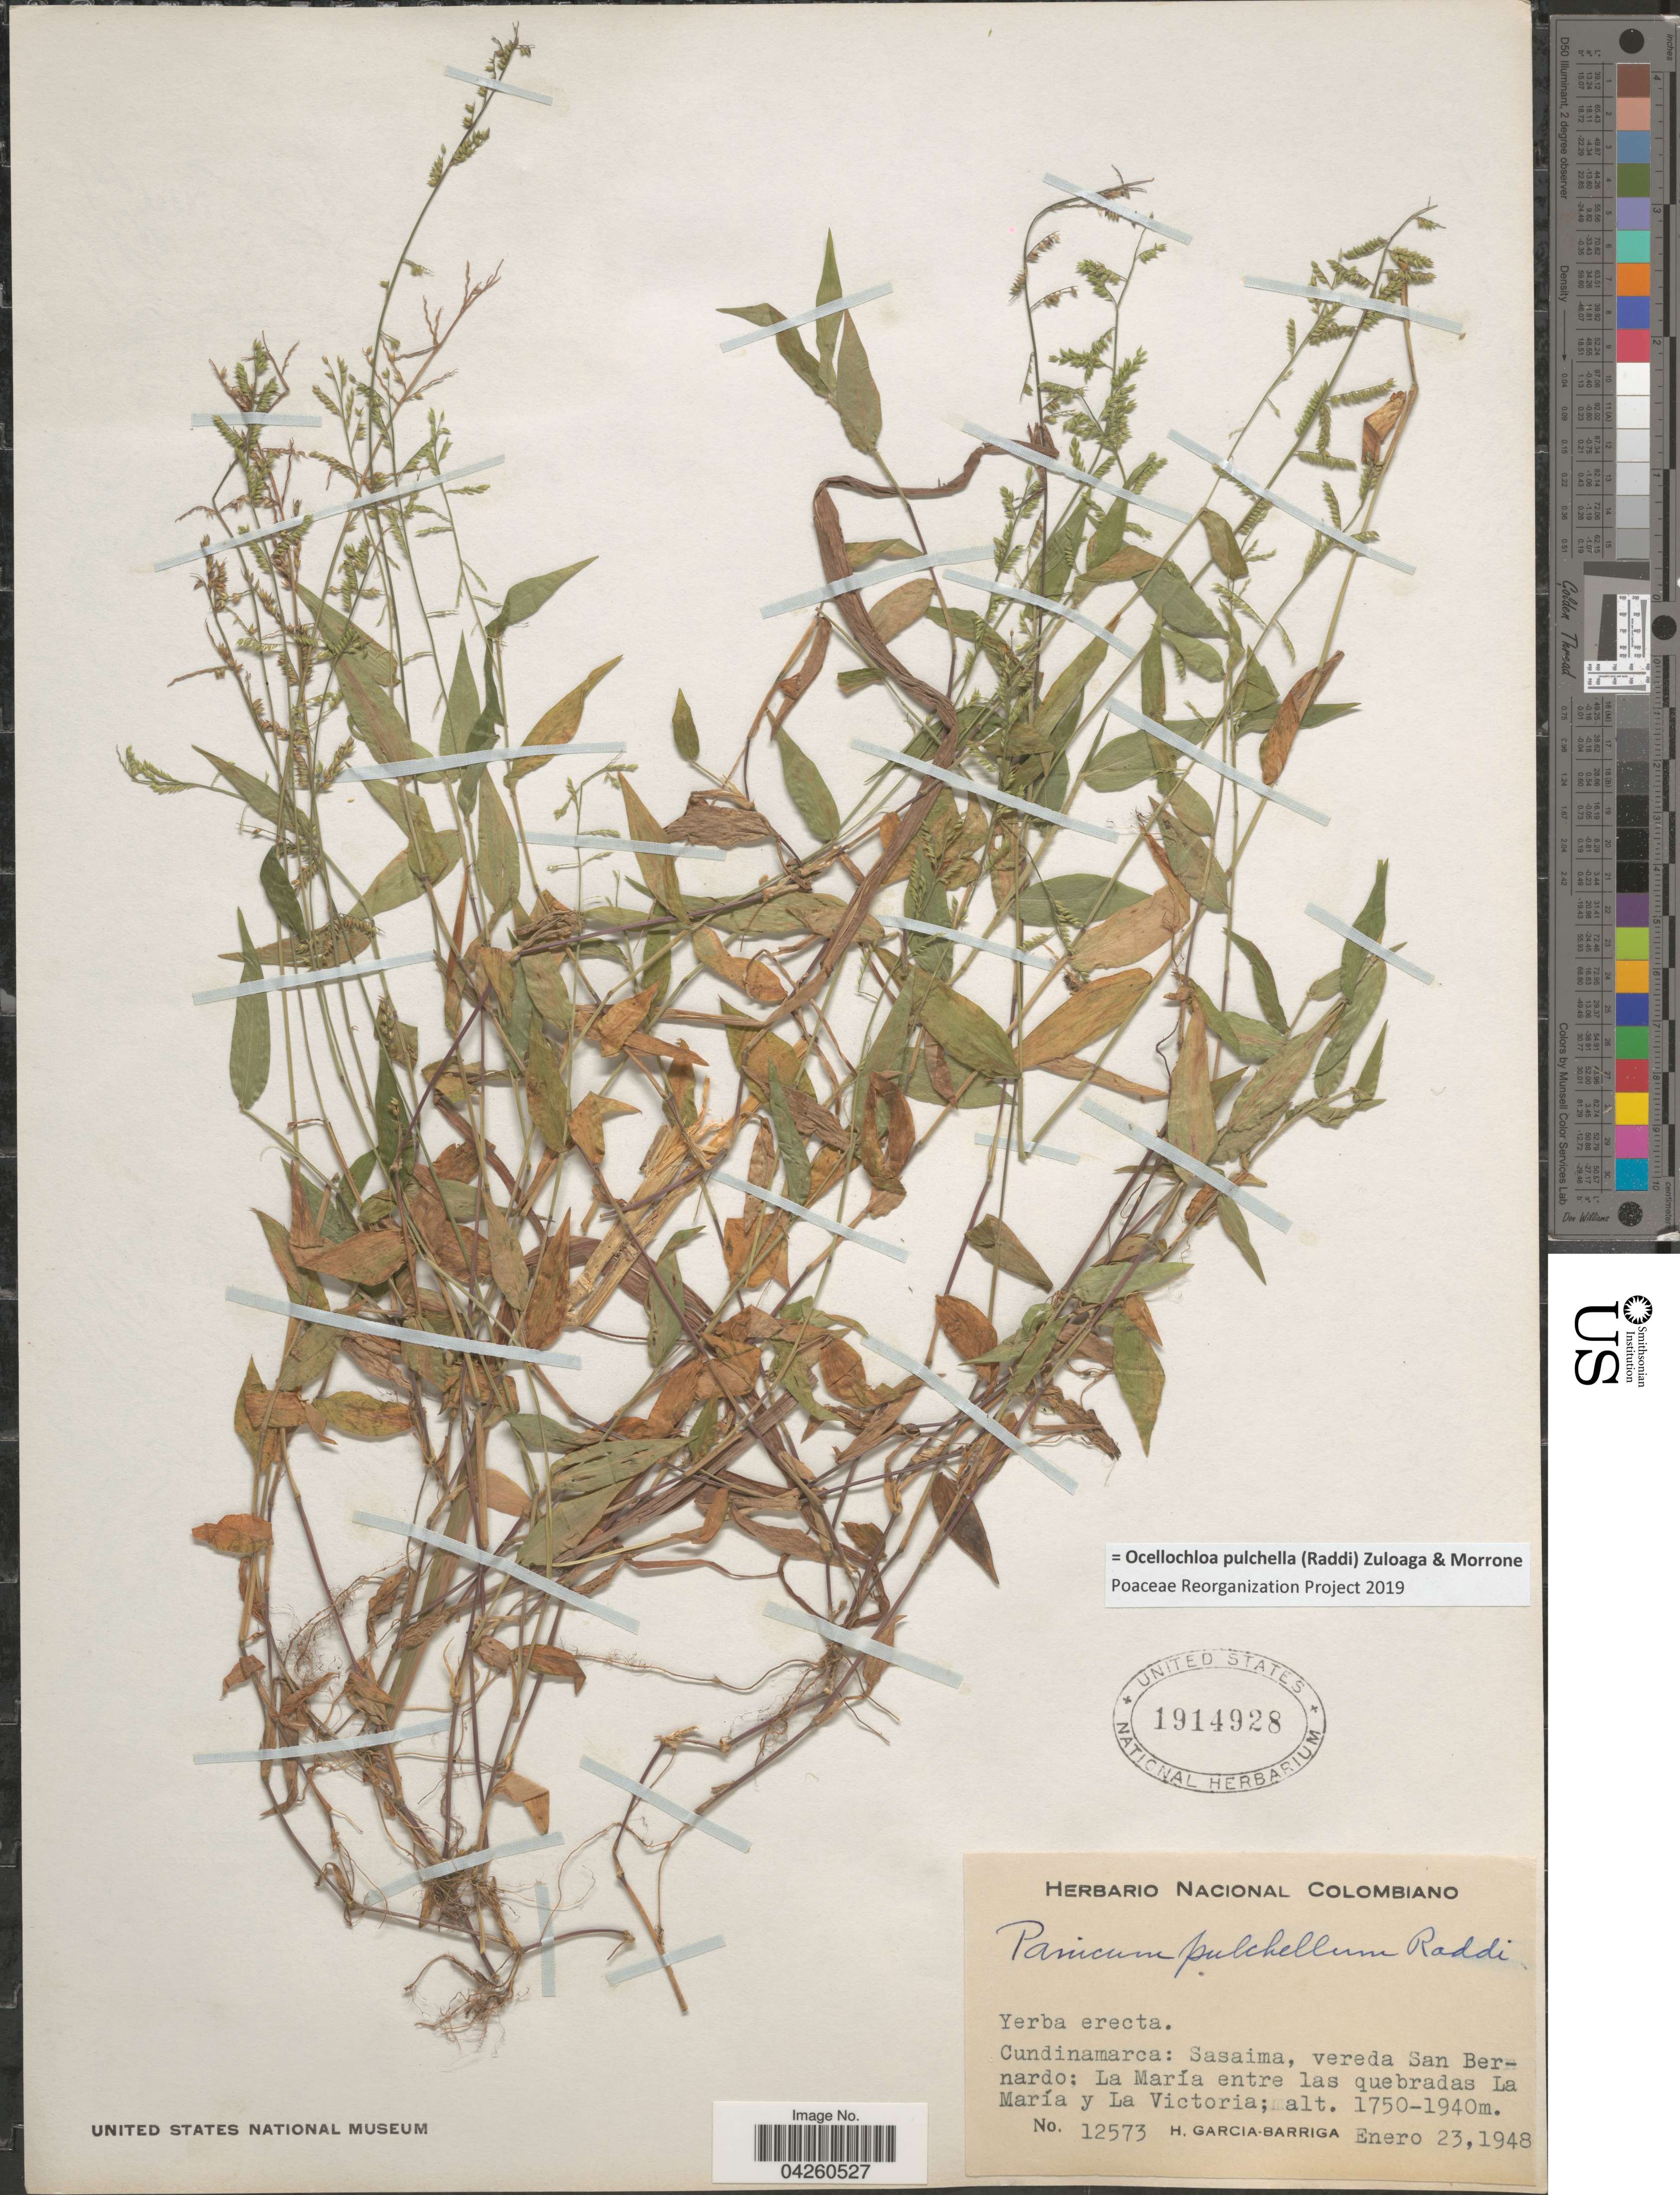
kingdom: Plantae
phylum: Tracheophyta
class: Liliopsida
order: Poales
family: Poaceae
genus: Ocellochloa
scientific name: Ocellochloa pulchella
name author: (Raddi) Zuloaga & Morrone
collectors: H. García Barriga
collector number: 12573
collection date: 1948-01-23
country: Colombia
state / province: Cundinamarca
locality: Cundinamarca: Sasaima, vereda San Bernardo: La María entre las quebrasas La María y La Victoria.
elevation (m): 1750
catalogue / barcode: US 1914928